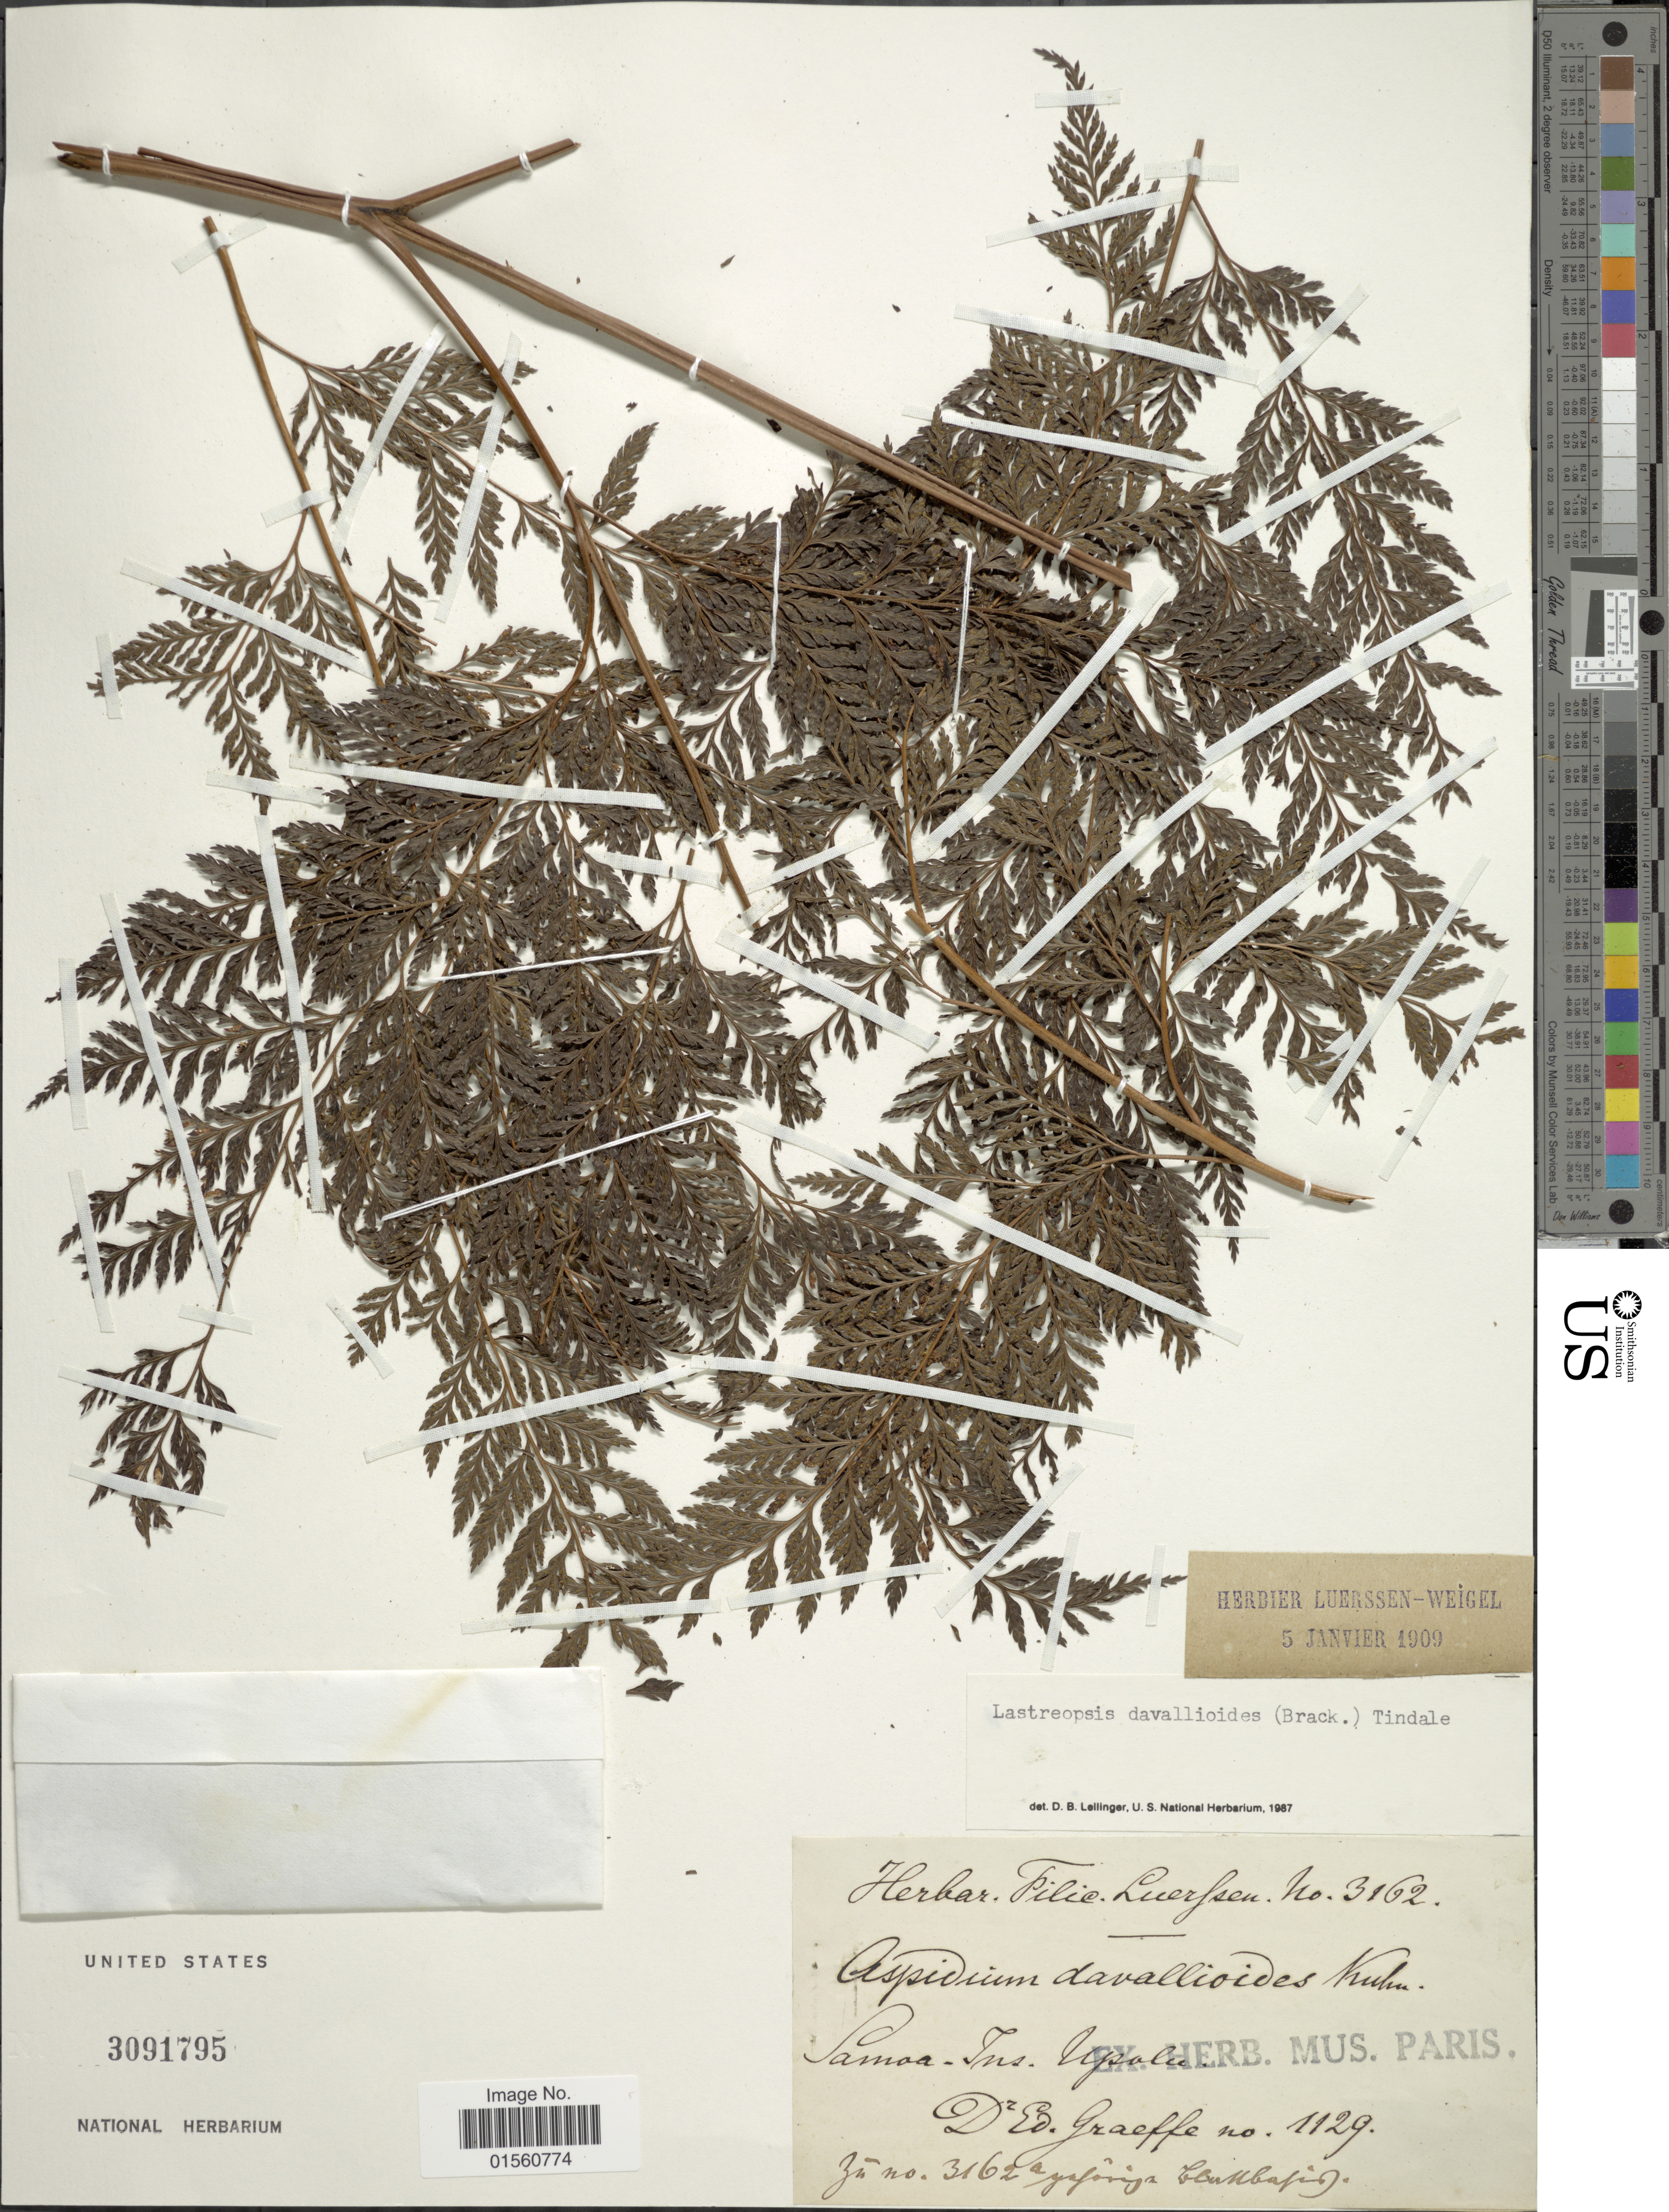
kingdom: Plantae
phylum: Tracheophyta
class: Polypodiopsida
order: Polypodiales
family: Dryopteridaceae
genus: Lastreopsis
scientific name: Lastreopsis davallioides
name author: (Brack.) Tindale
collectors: E. Graeffe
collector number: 1129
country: Samoa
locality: Samoa-Ins. Upolo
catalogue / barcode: US 3091795